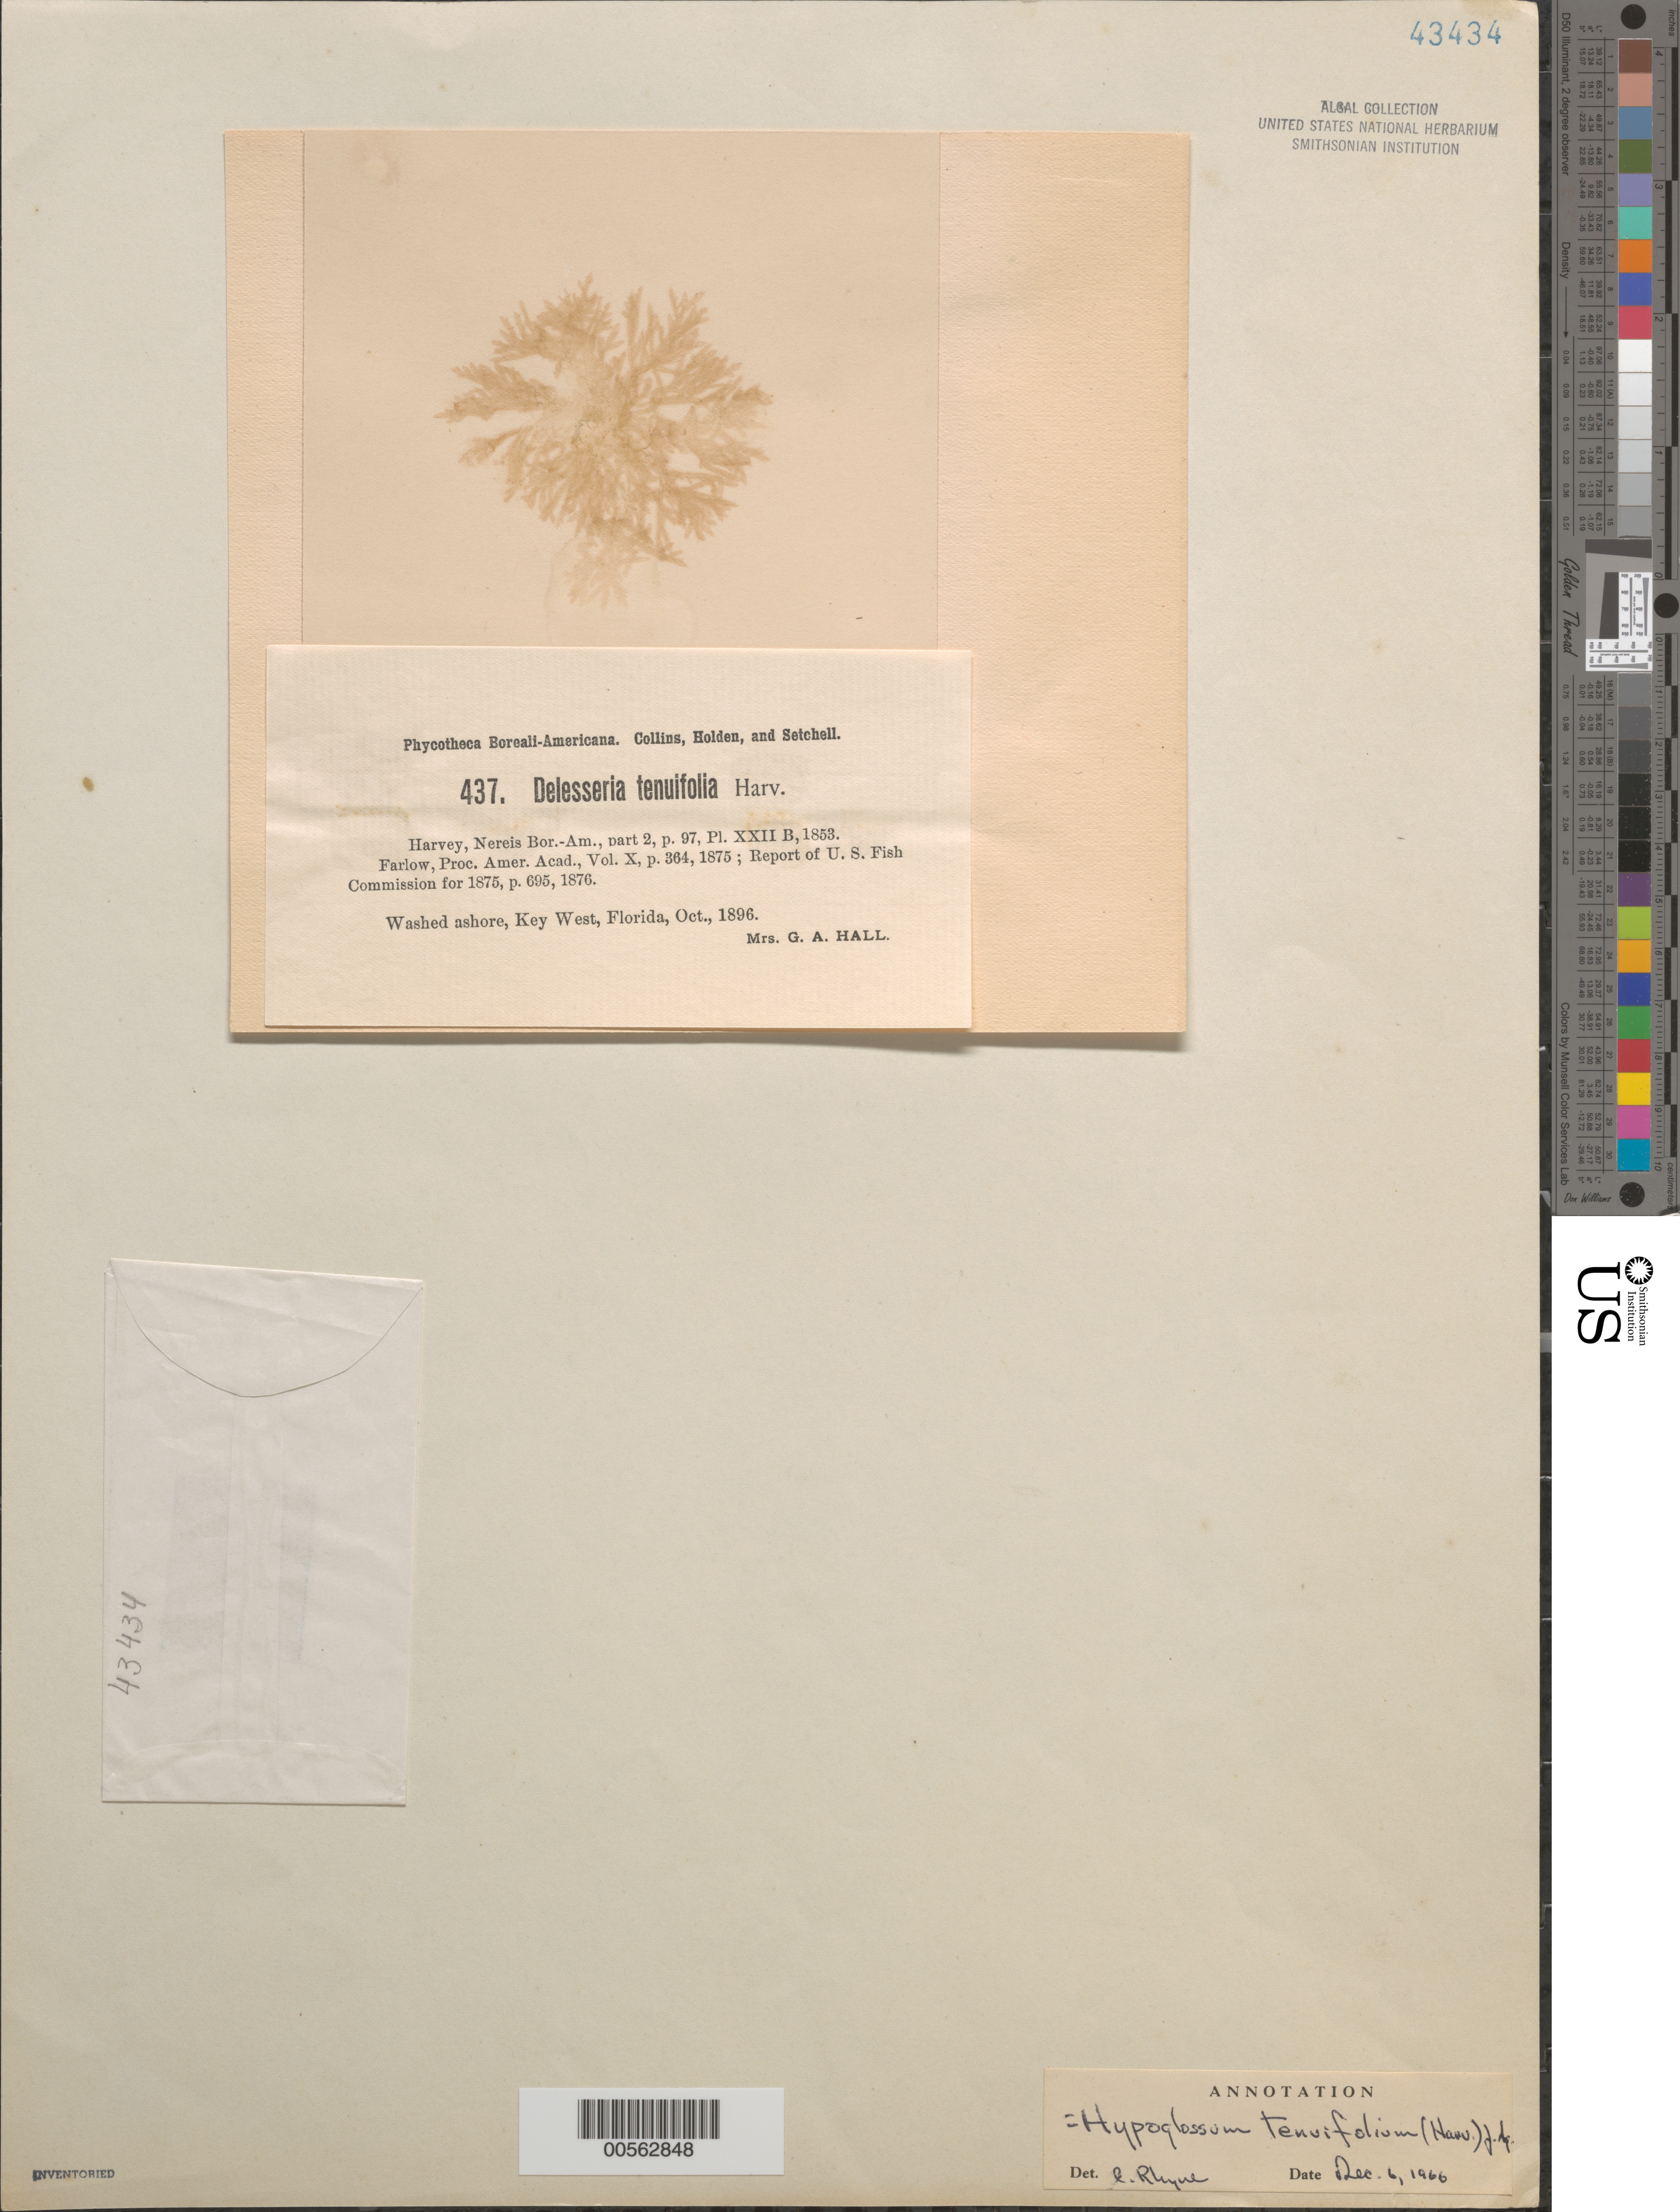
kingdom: Plantae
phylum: Rhodophyta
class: Florideophyceae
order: Ceramiales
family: Delesseriaceae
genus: Hypoglossum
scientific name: Hypoglossum tenuifolium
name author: (Harv.) J. Agardh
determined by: Rhyne, C. F.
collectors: Mrs. Hall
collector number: PB-A 437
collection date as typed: Oct 1896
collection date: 1896-10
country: United States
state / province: Florida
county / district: Monroe County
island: Key West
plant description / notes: Collins, Holden & Setchell, Phycotheca Boreali-Americana, as Delesseria tenuifolia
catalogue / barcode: US 43434